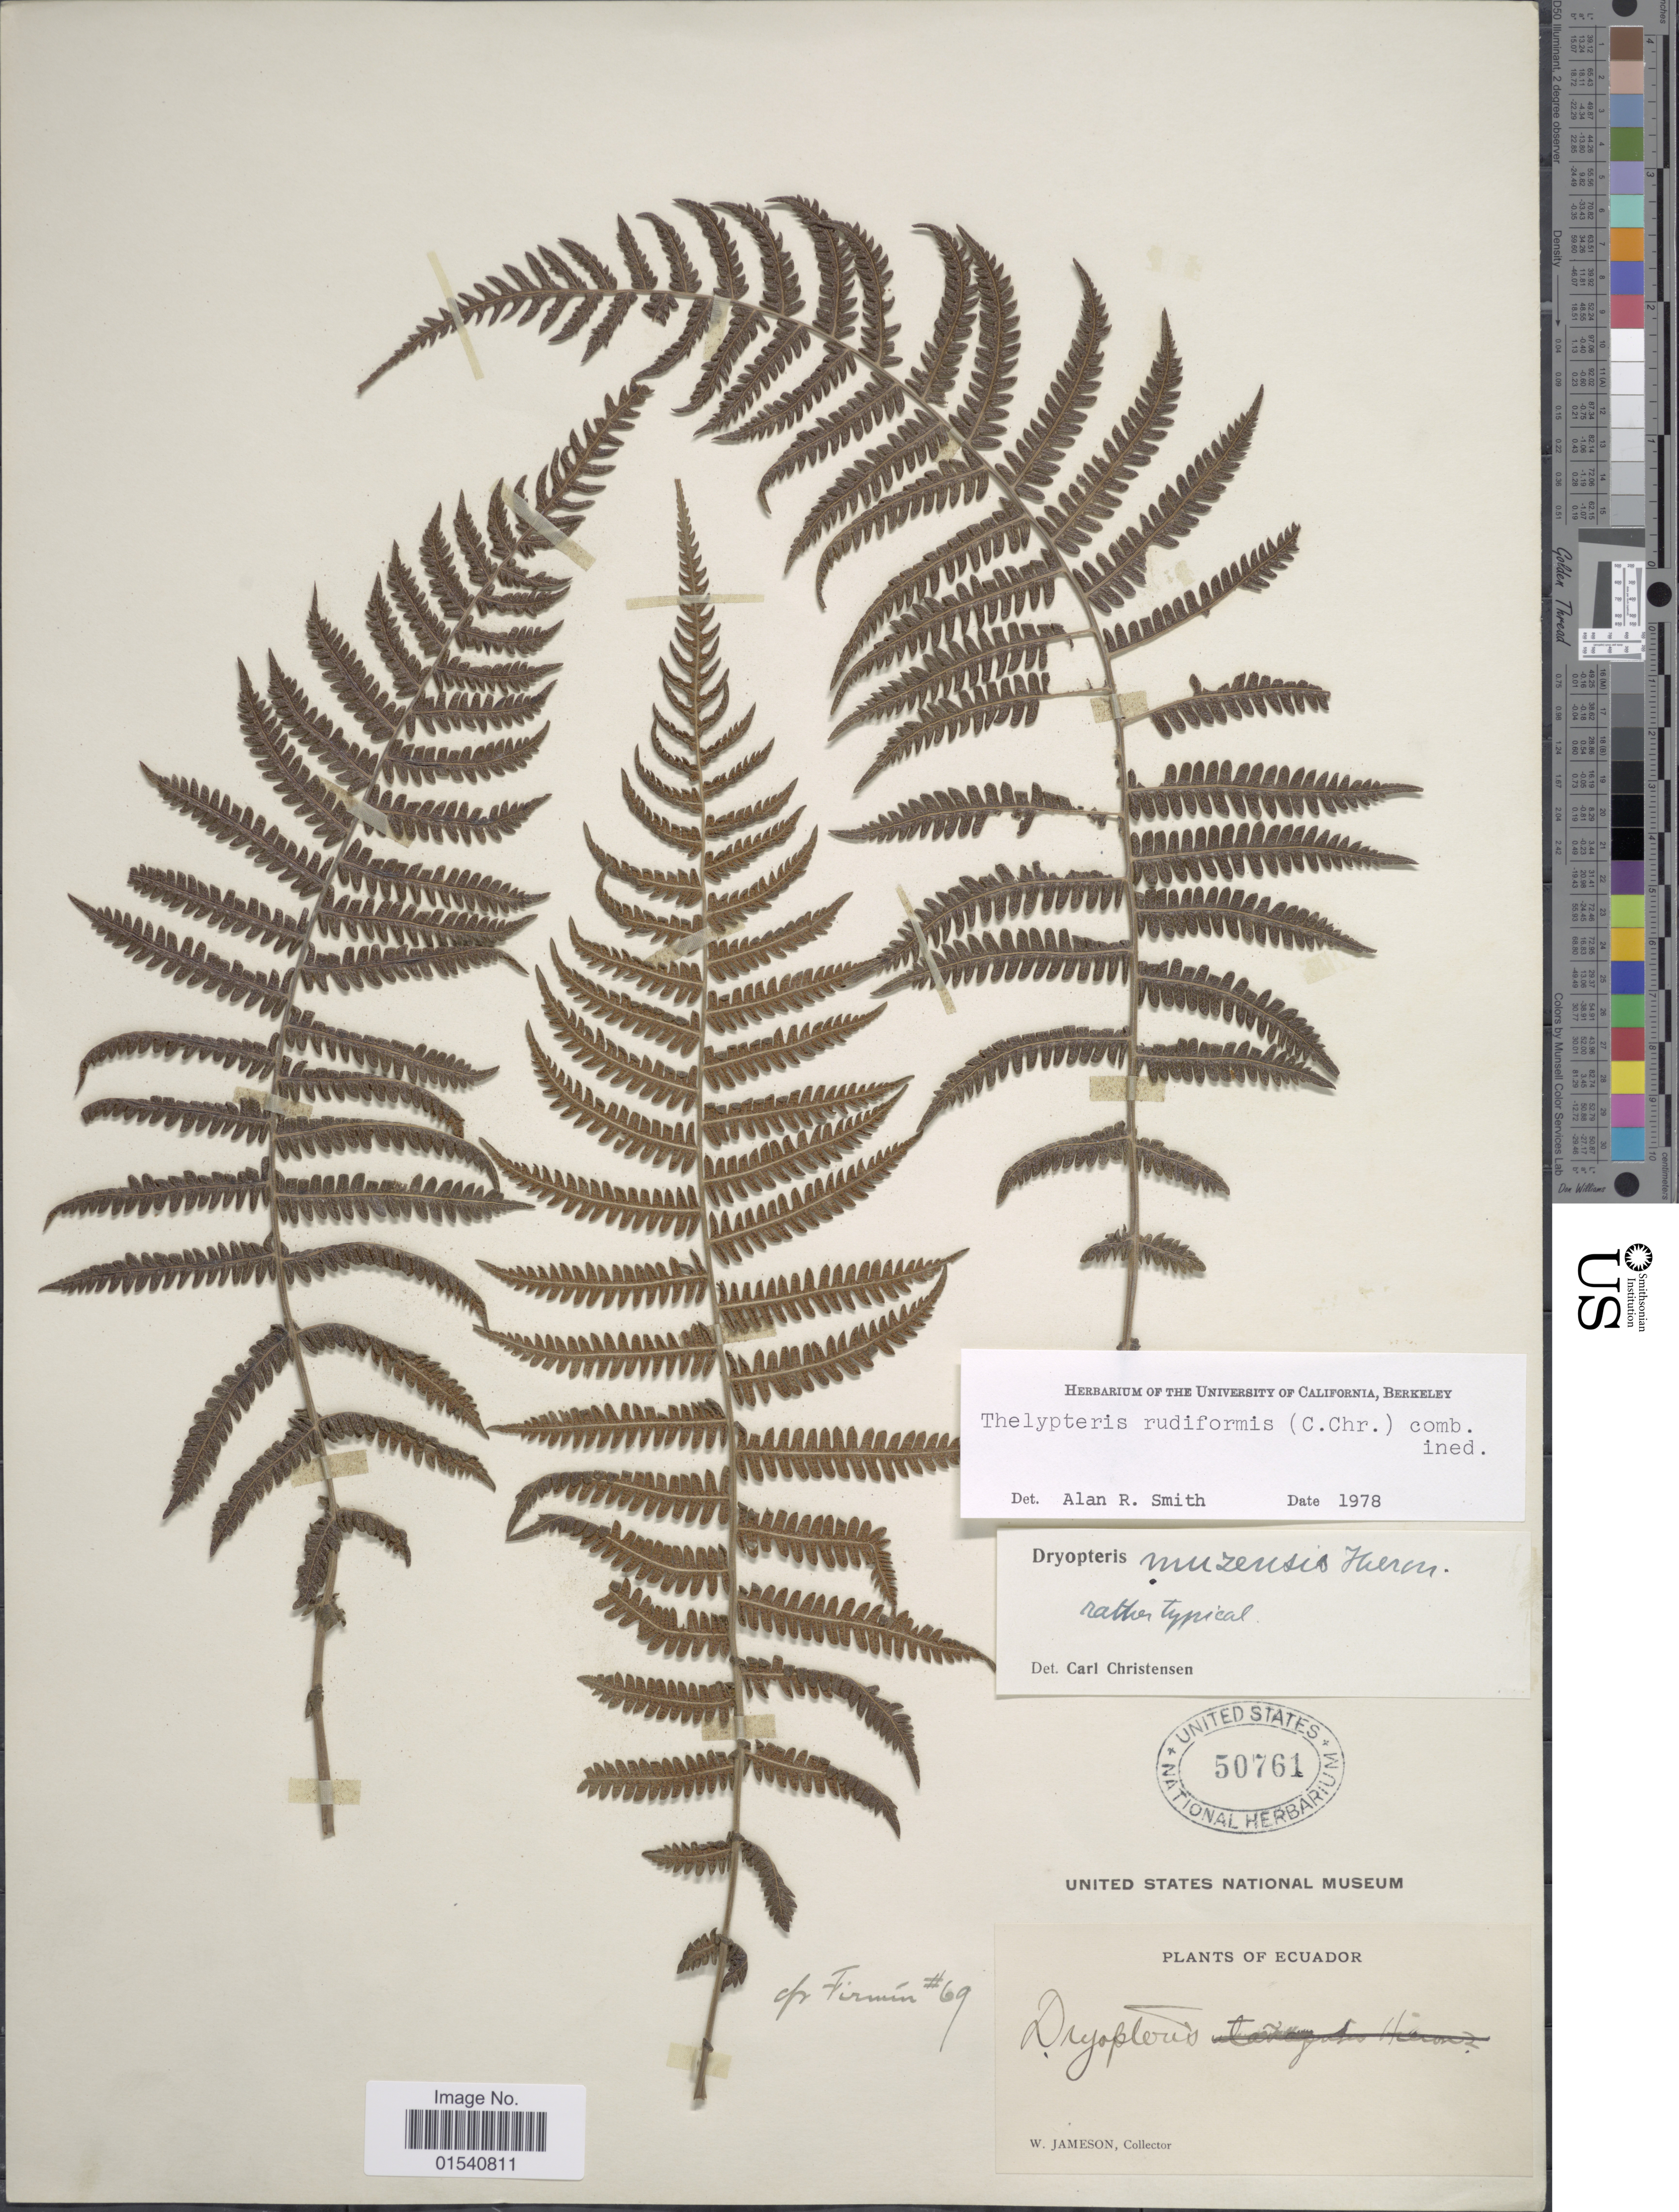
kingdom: Plantae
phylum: Tracheophyta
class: Polypodiopsida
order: Polypodiales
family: Thelypteridaceae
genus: Amauropelta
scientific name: Amauropelta rudiformis (C. Chr.) comb. nov., ined 2015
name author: (C. Chr.)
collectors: W. Jameson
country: Ecuador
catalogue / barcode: US 50761